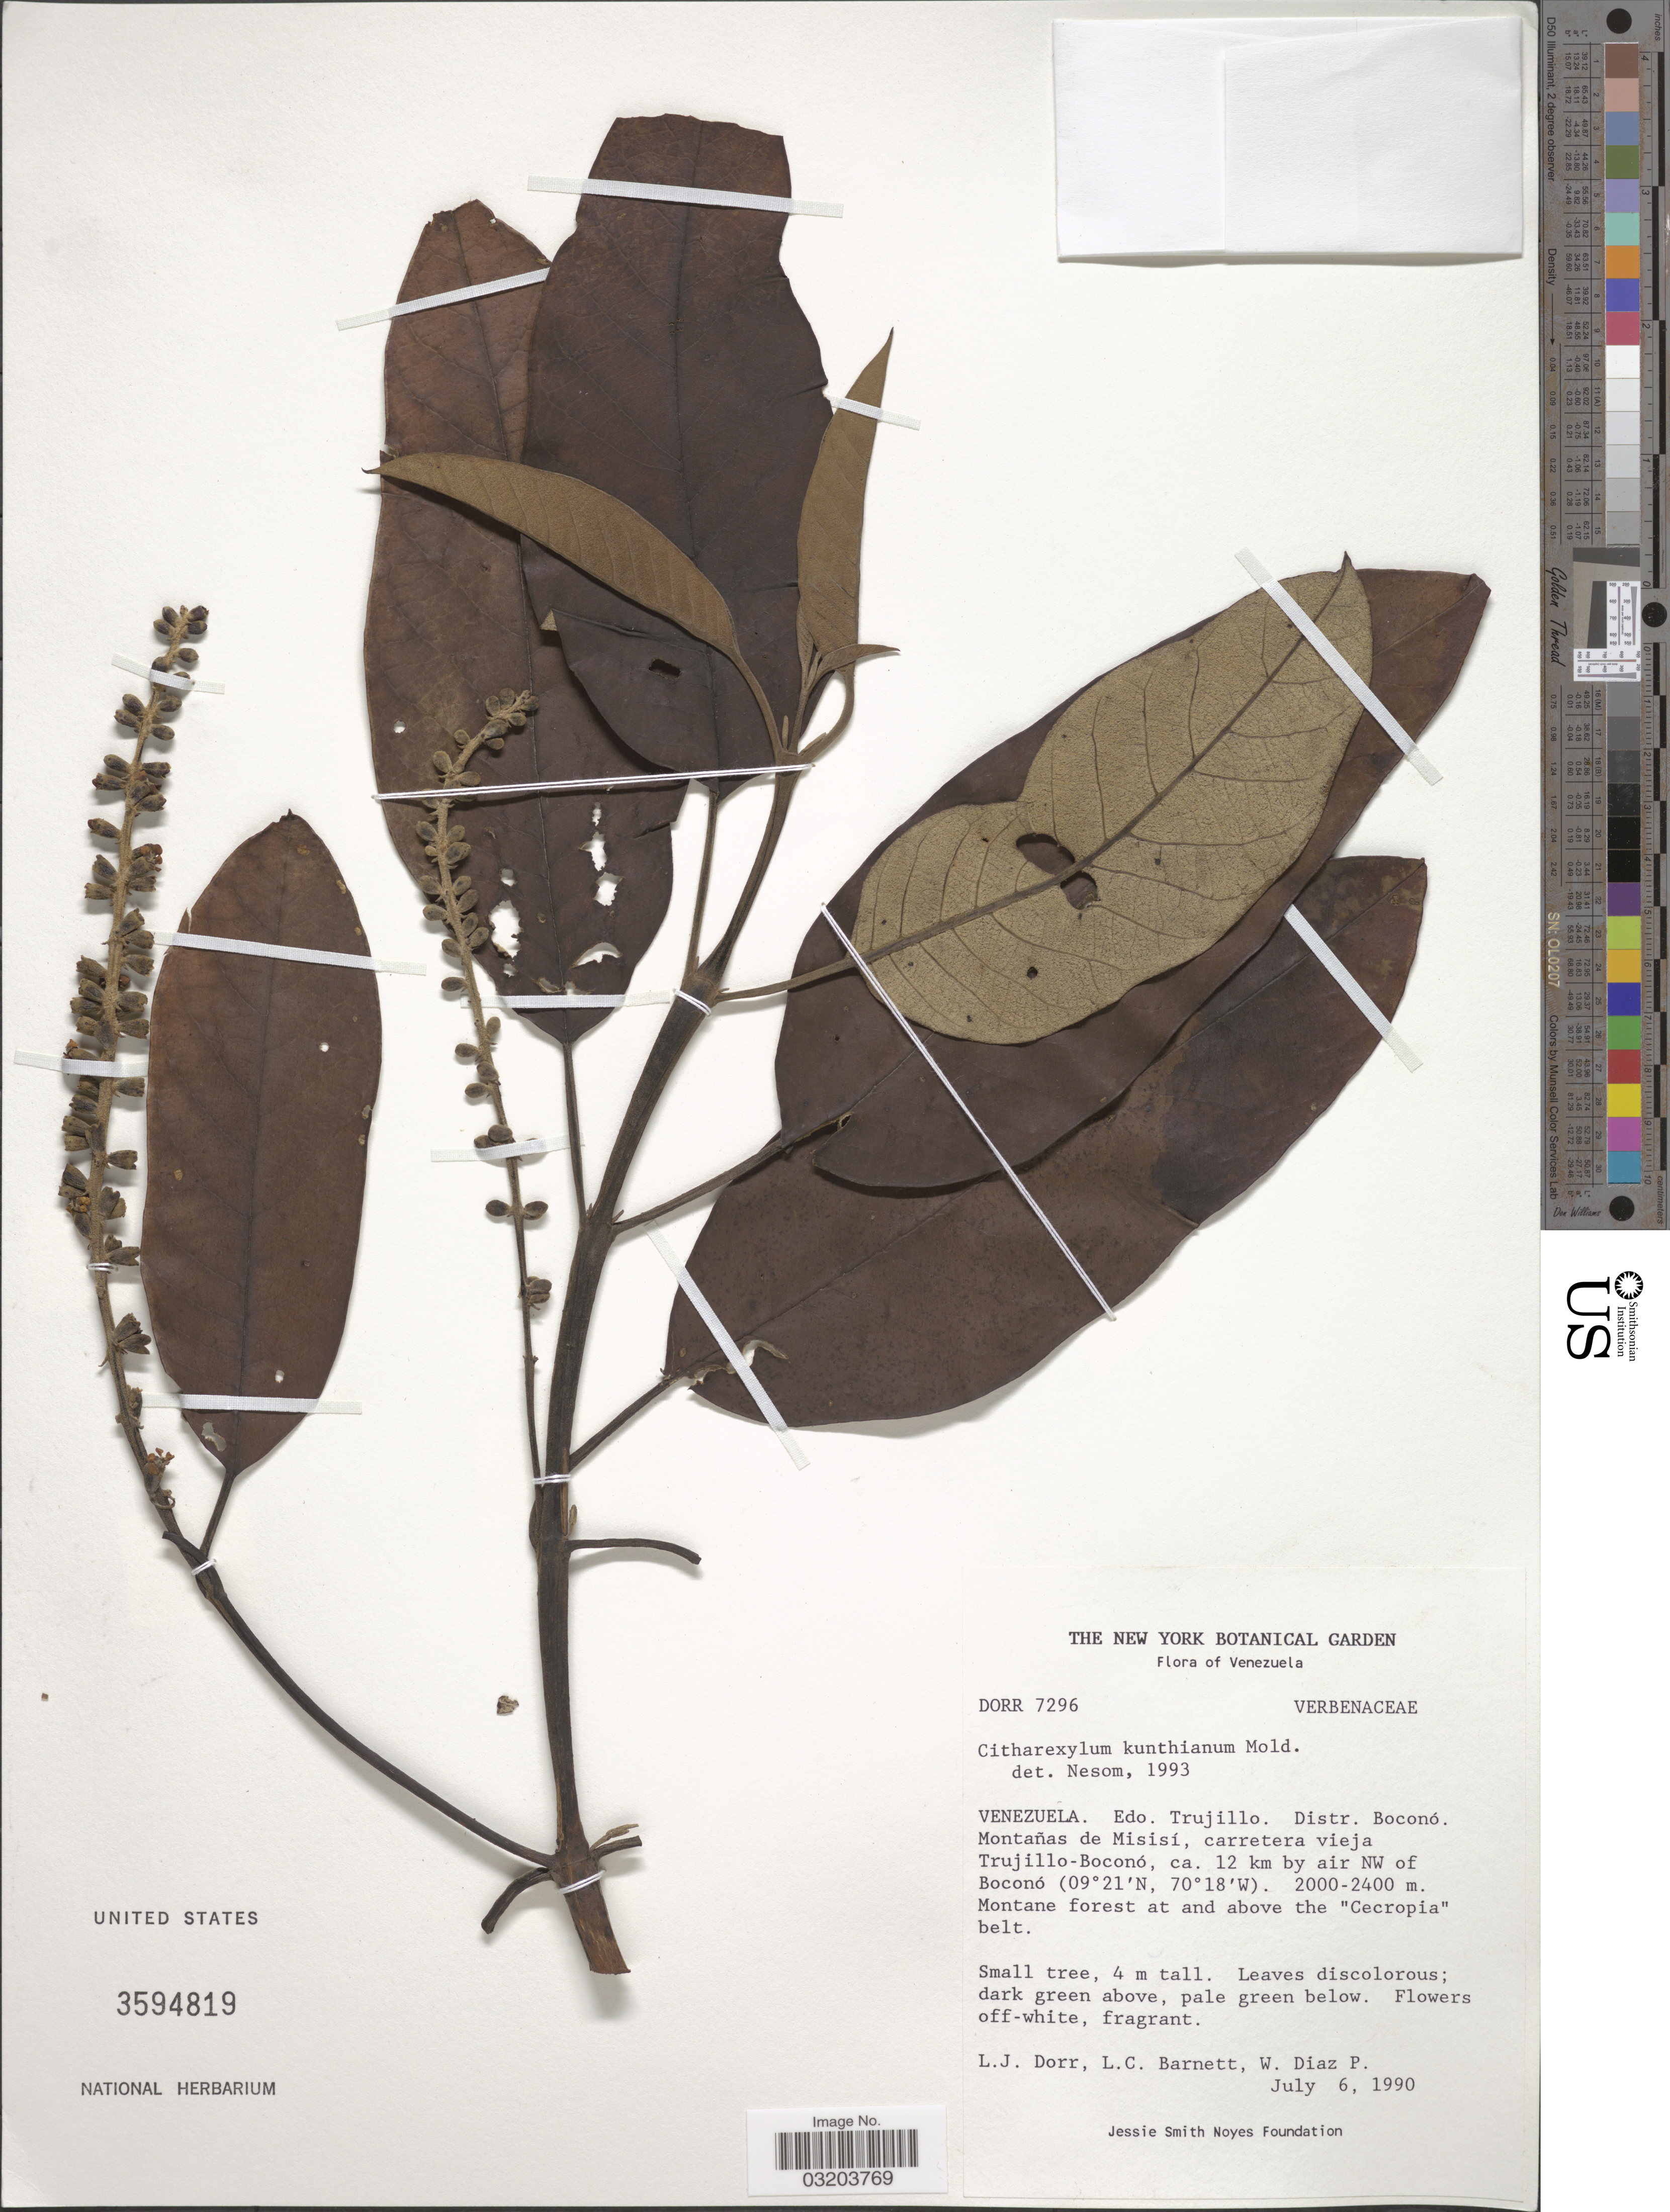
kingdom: Plantae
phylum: Tracheophyta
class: Magnoliopsida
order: Lamiales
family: Verbenaceae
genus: Citharexylum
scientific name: Citharexylum sp.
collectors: L. J. Dorr, L. C. Barnett & W. Díaz P.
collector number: DORR 7296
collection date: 1990-07-06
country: Venezuela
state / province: Trujillo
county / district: Boconó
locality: Montañas de Misisí, carretera vieja Trujillo-Boconó, ca. 12 km by air NW of Boconó.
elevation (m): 2000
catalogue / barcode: US 3594819